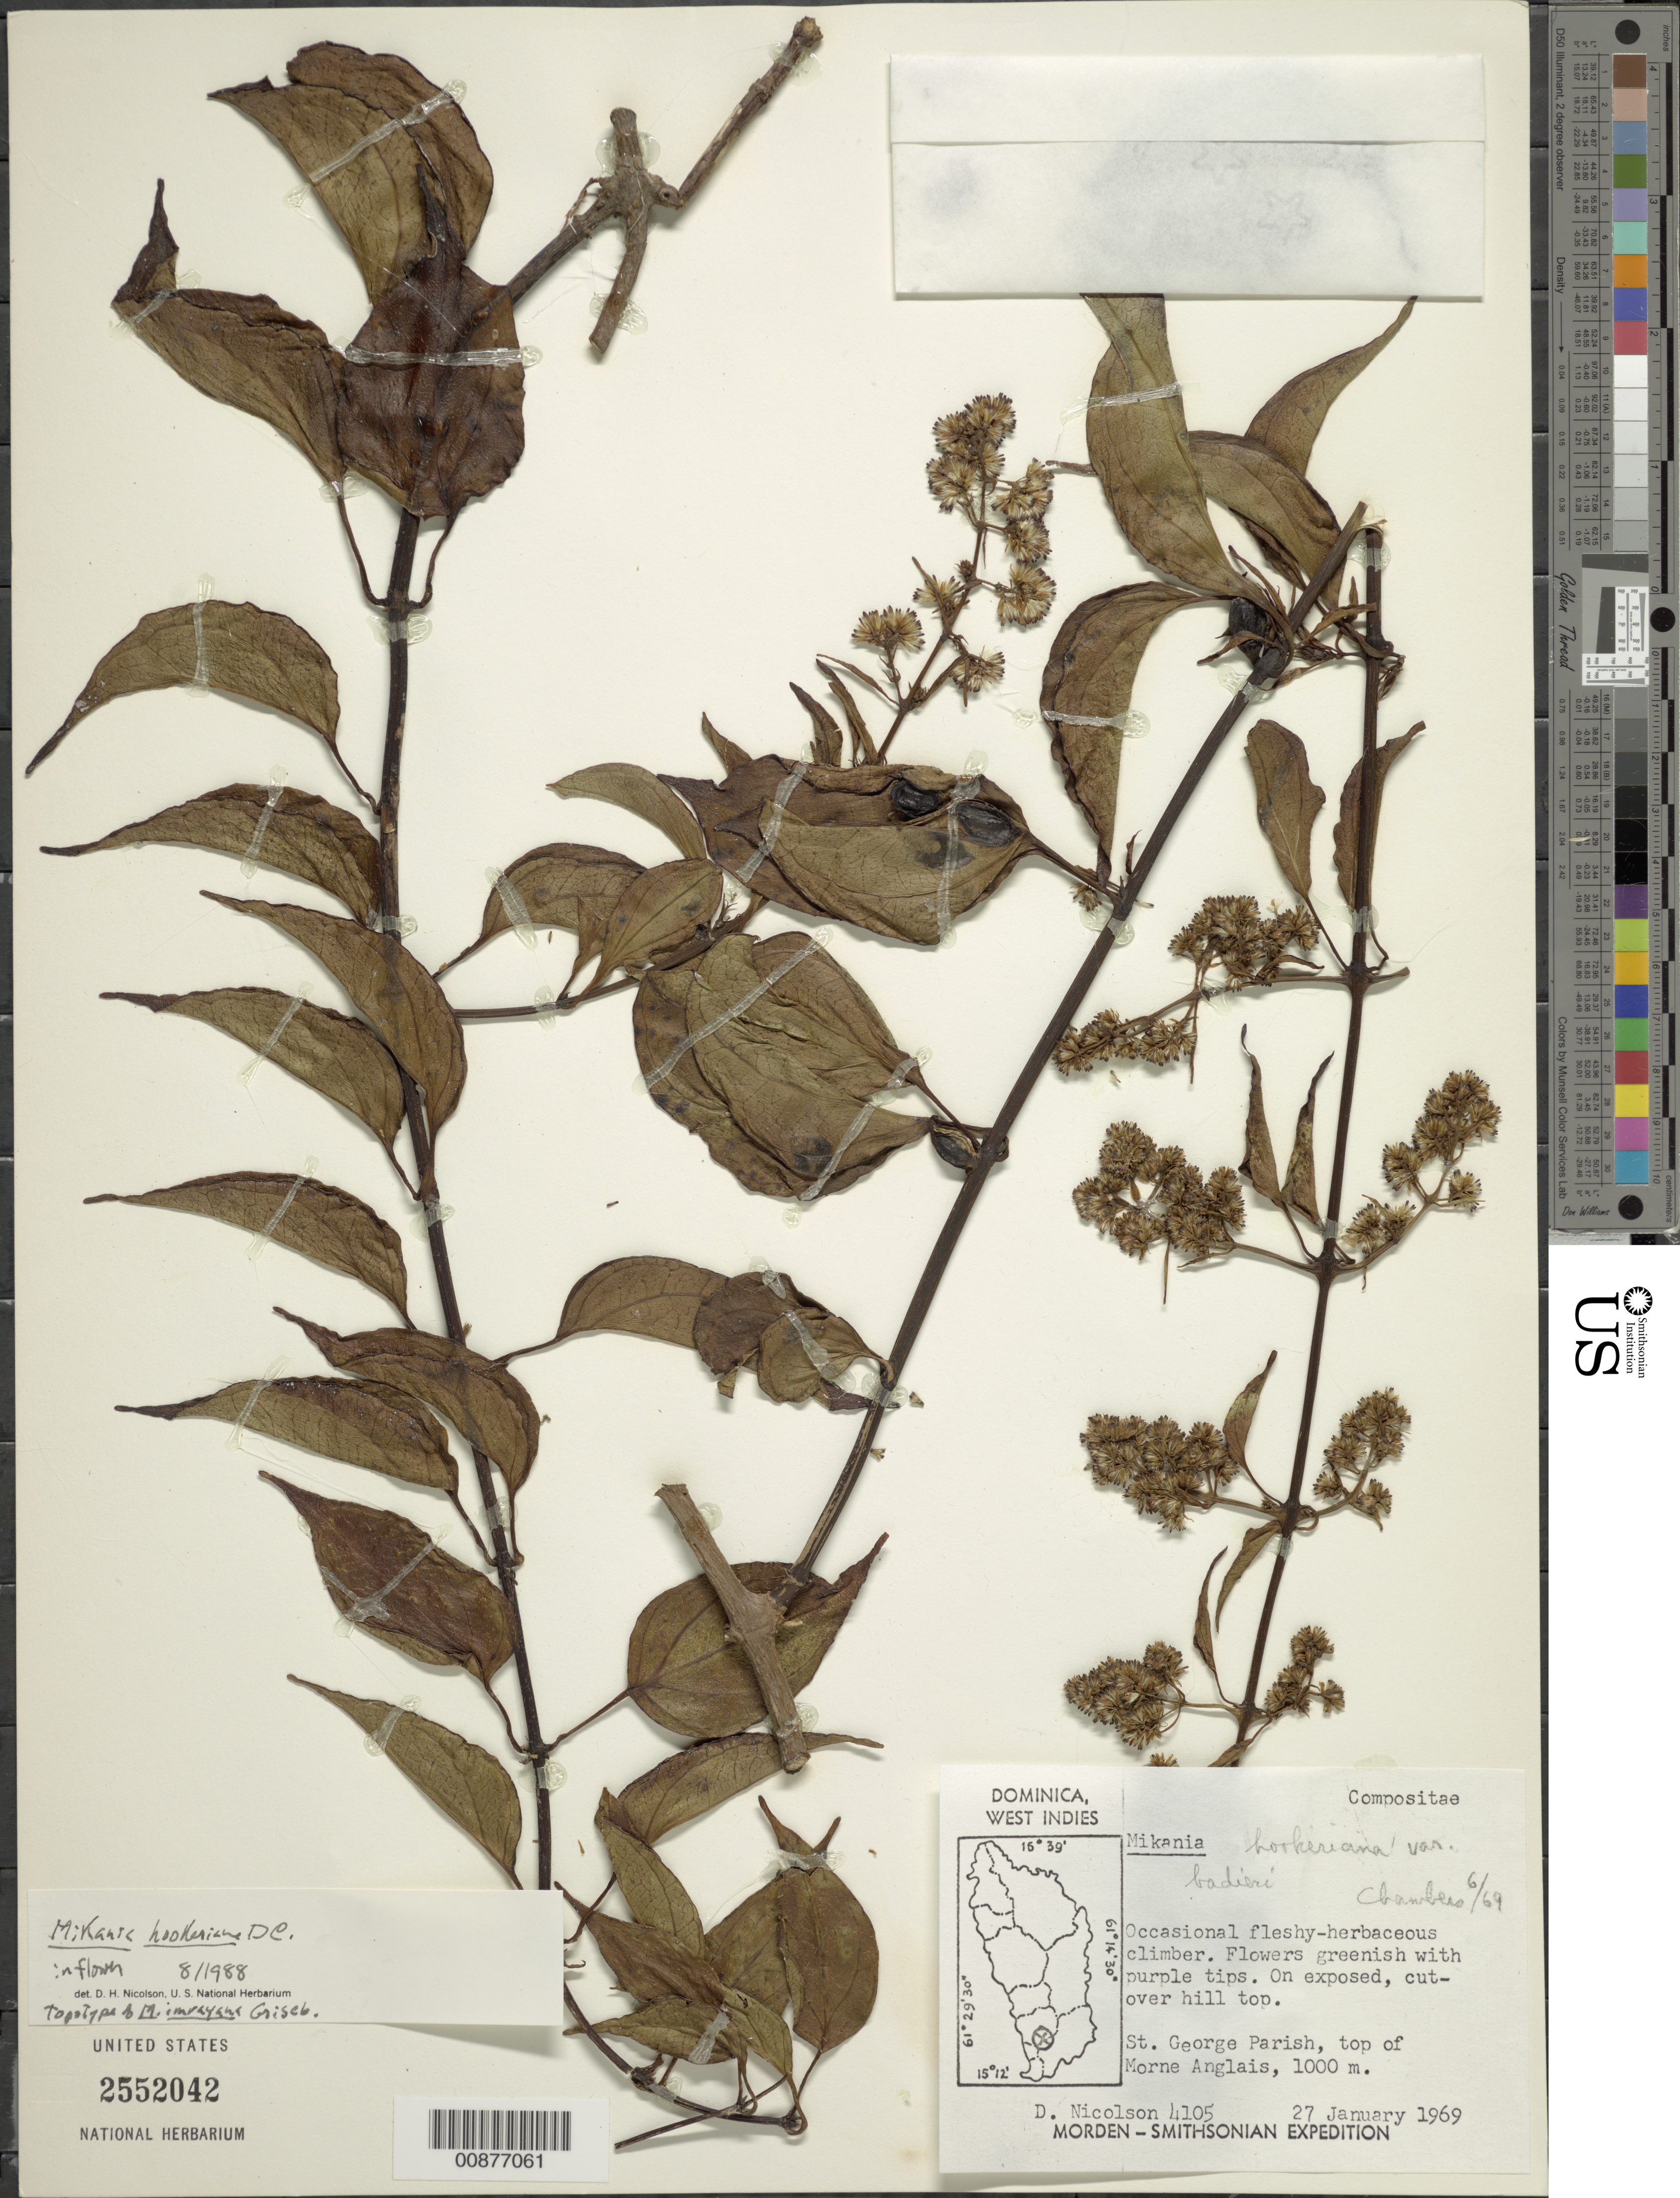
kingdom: Plantae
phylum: Tracheophyta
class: Magnoliopsida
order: Asterales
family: Asteraceae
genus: Mikania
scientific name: Mikania hookeriana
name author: DC.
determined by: Nicolson, Dan H.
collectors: D. H. Nicolson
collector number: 4105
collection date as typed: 27 Jan 1969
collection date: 1969-01-27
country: Dominica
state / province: St. George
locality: Top of Morne Anglais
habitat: On exposed, cut-over hill top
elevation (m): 1000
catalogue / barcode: US 2552042